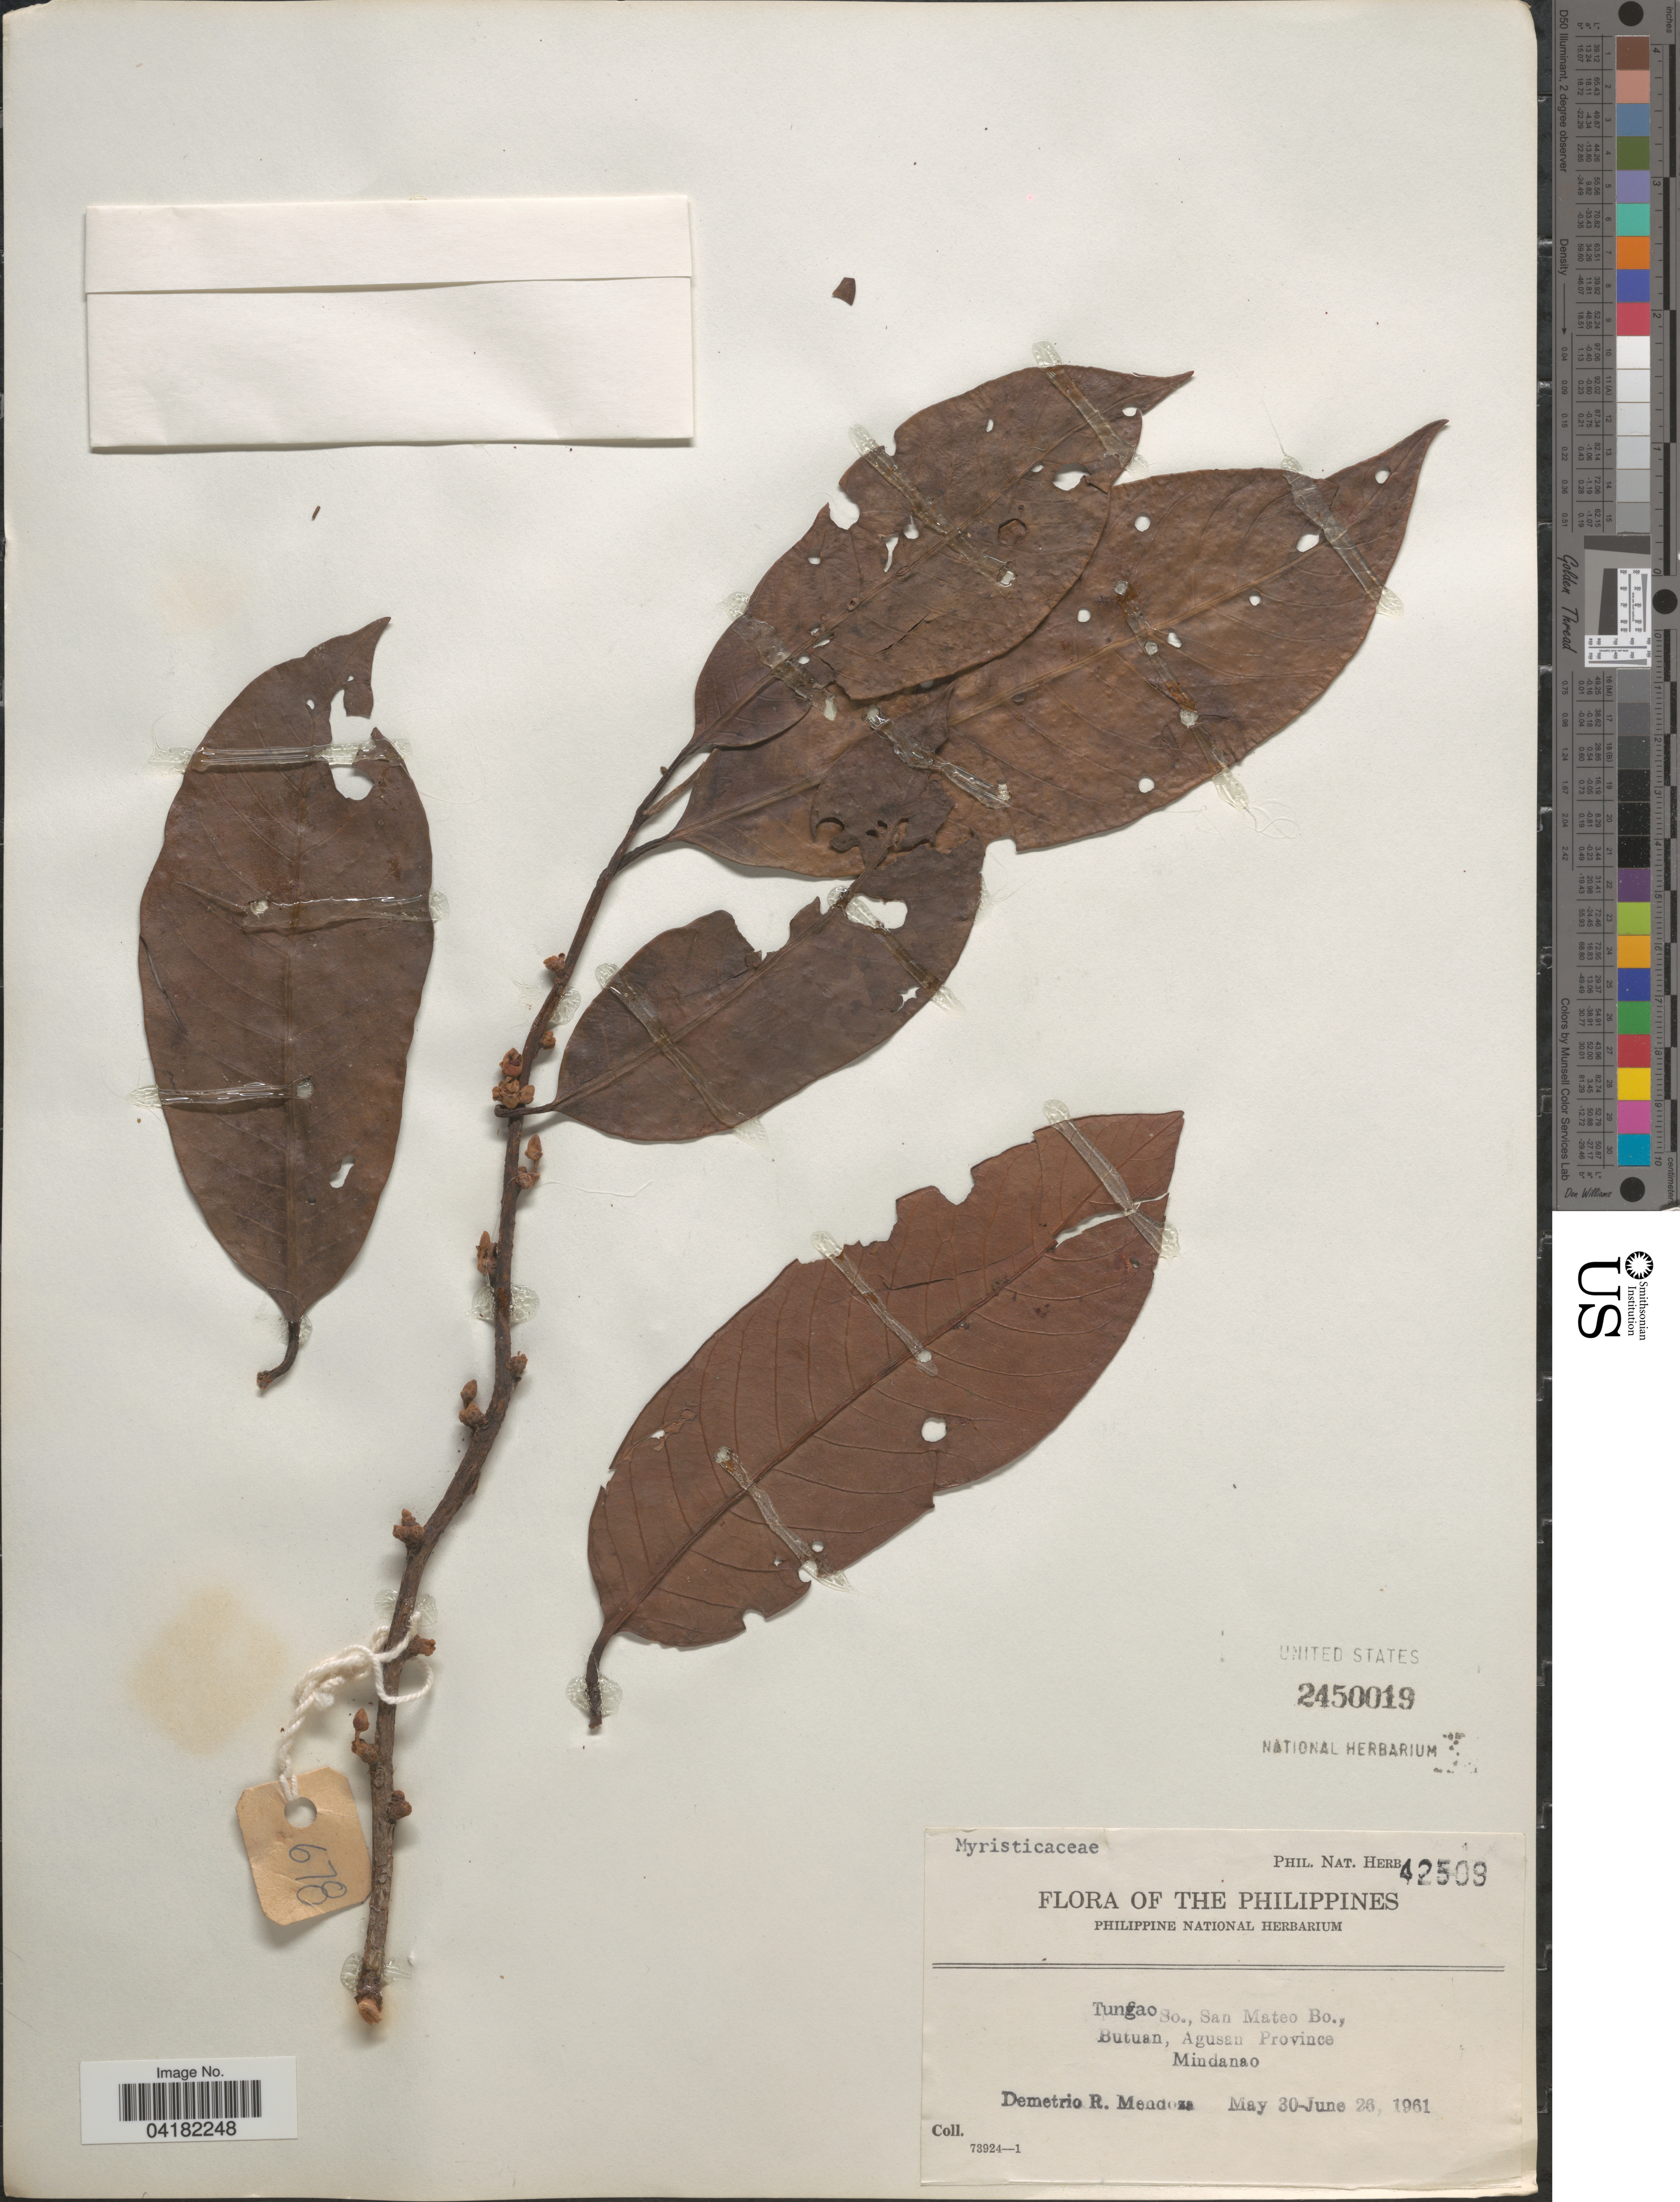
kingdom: Plantae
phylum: Tracheophyta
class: Magnoliopsida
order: Magnoliales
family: Myristicaceae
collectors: D. Mendoza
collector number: Phil. Nat. Herb. 42509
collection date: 1961-05-30/1961-06-26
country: Philippines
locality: Tungao So., San Mateo Bo., Butuan, Agusan Province. Mindanao.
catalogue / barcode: US 2450019